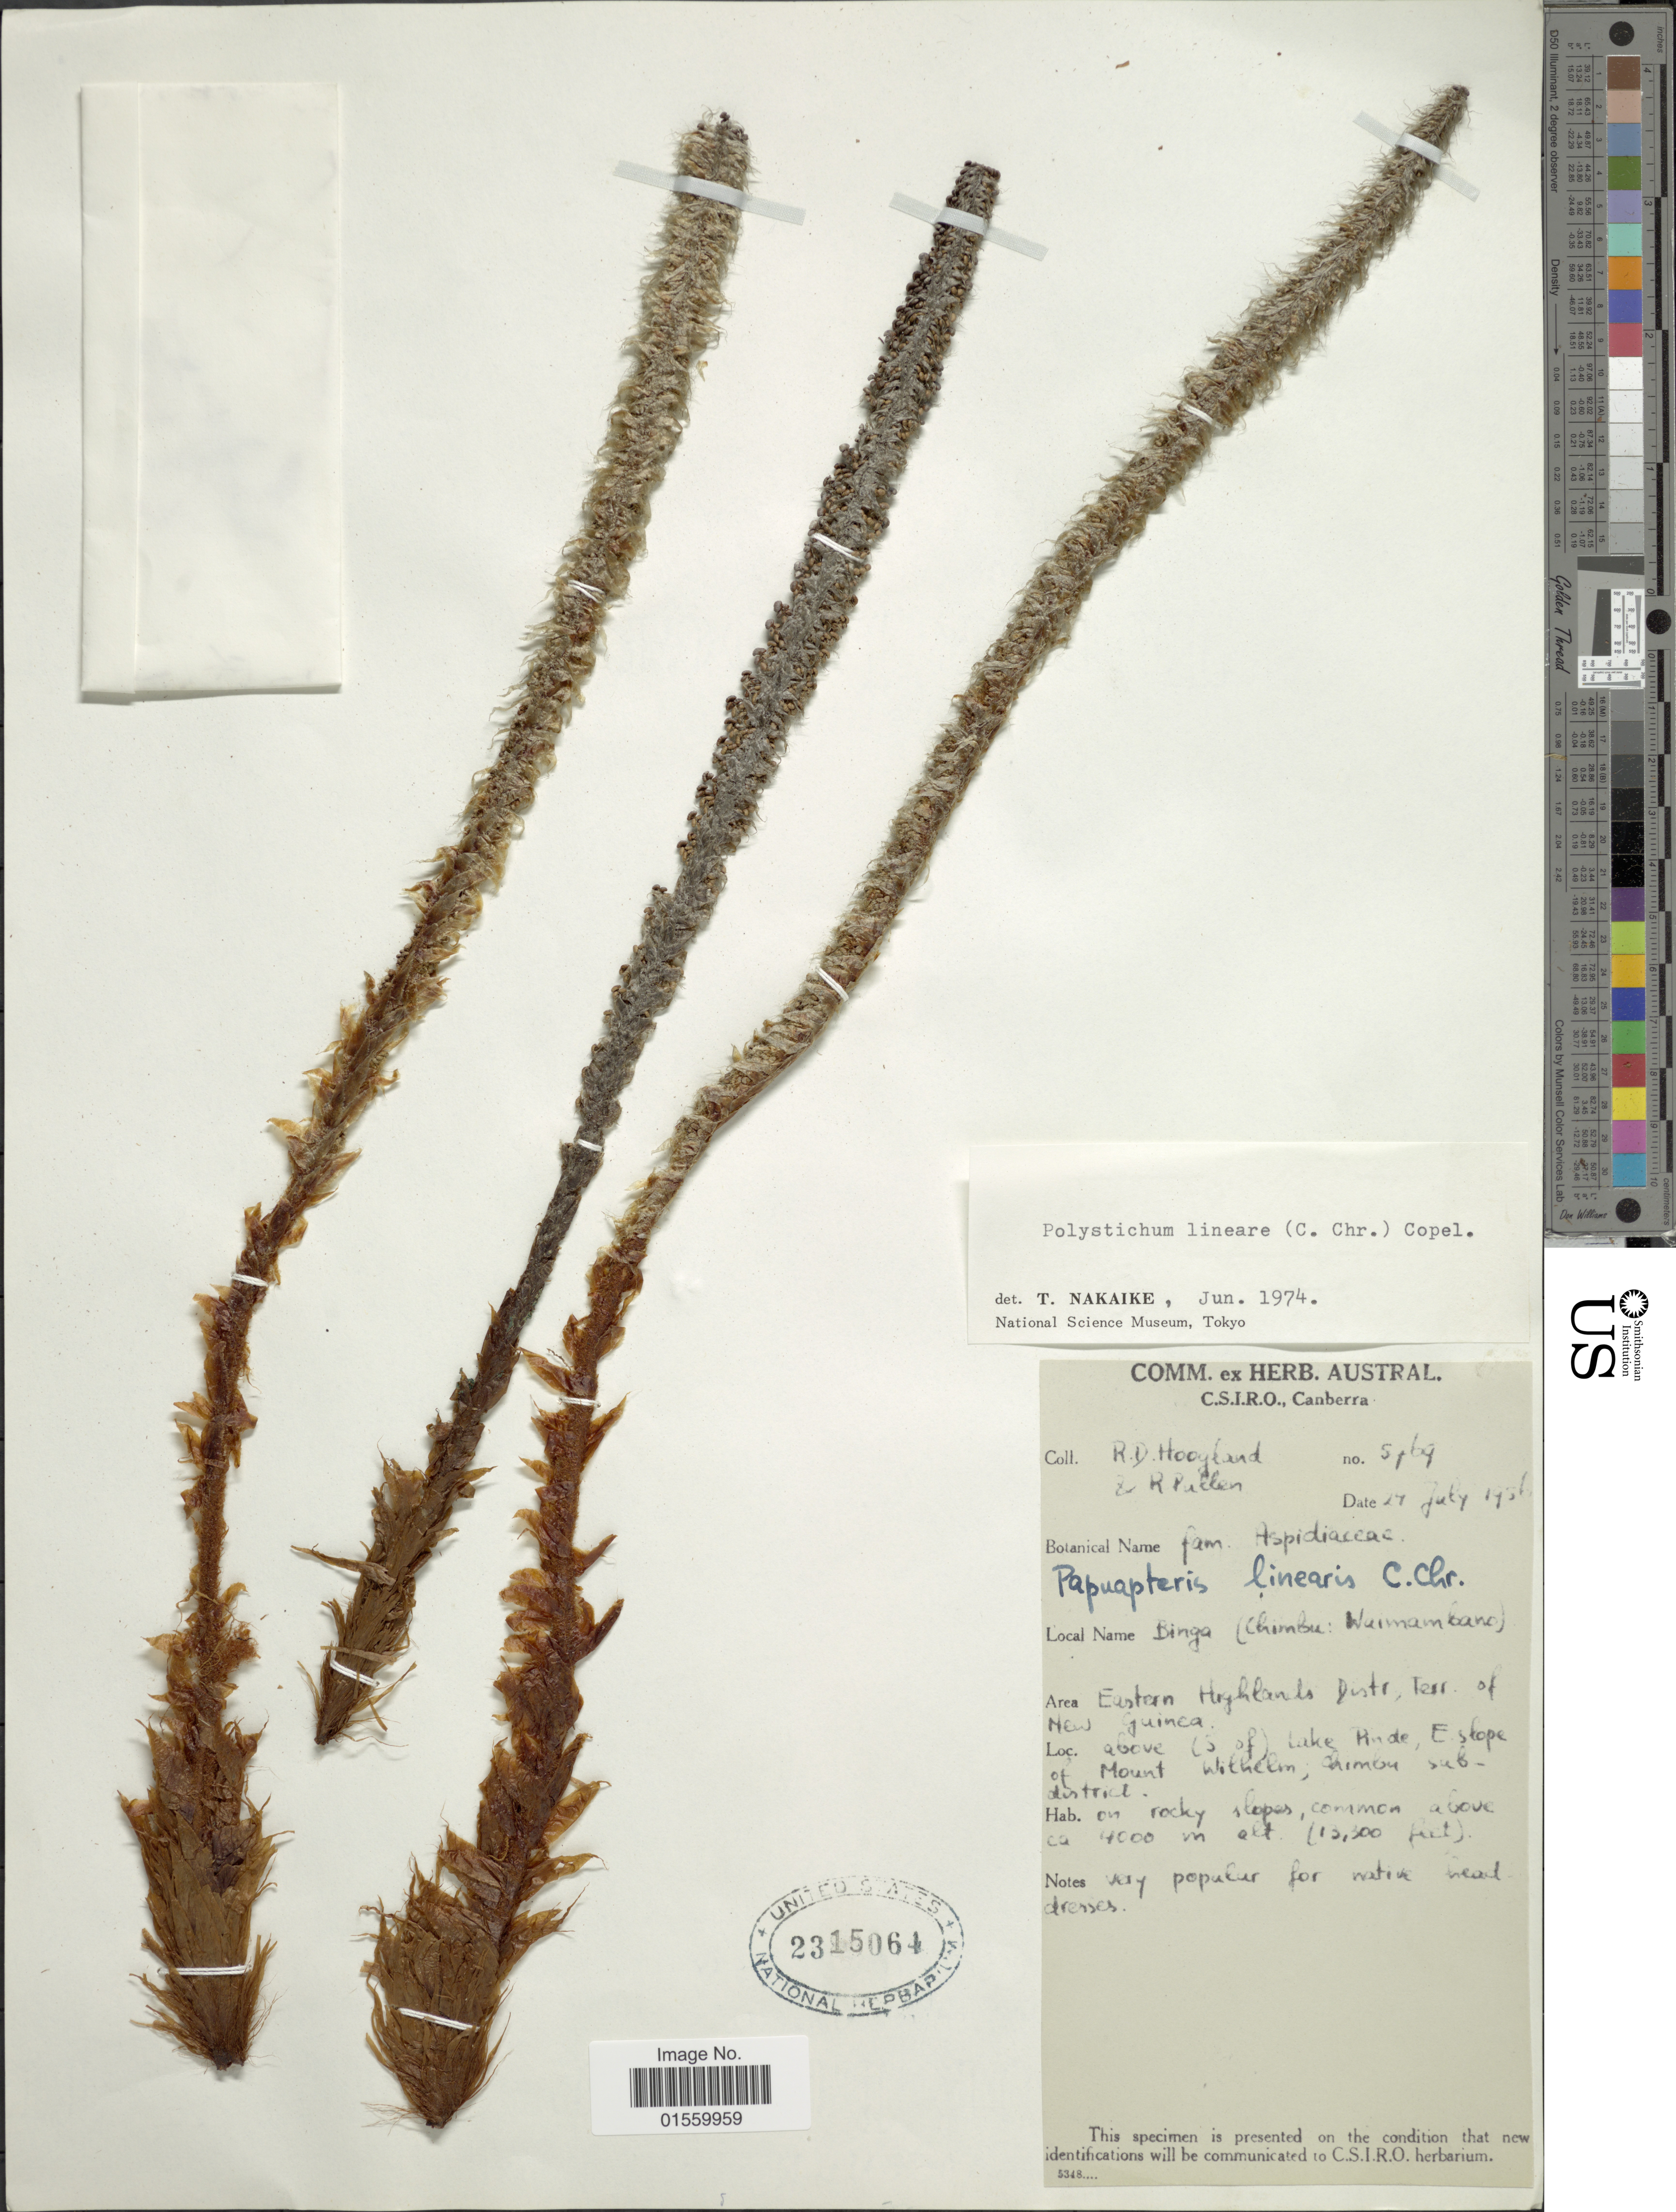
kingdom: Plantae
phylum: Tracheophyta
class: Polypodiopsida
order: Polypodiales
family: Dryopteridaceae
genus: Polystichum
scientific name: Polystichum lineare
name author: (C. Chr.) Copel.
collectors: R. D. Hoogland & R. Pullen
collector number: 5169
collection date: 1956-07-24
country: Papua New Guinea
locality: Eastern Highlands Distr., Terr. of New Guinea, above (S of) Lake Rinde, E. slope of Mount Wilhelm, Chimbu Sub-district [interpreted]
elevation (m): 4000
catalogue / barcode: US 2315064